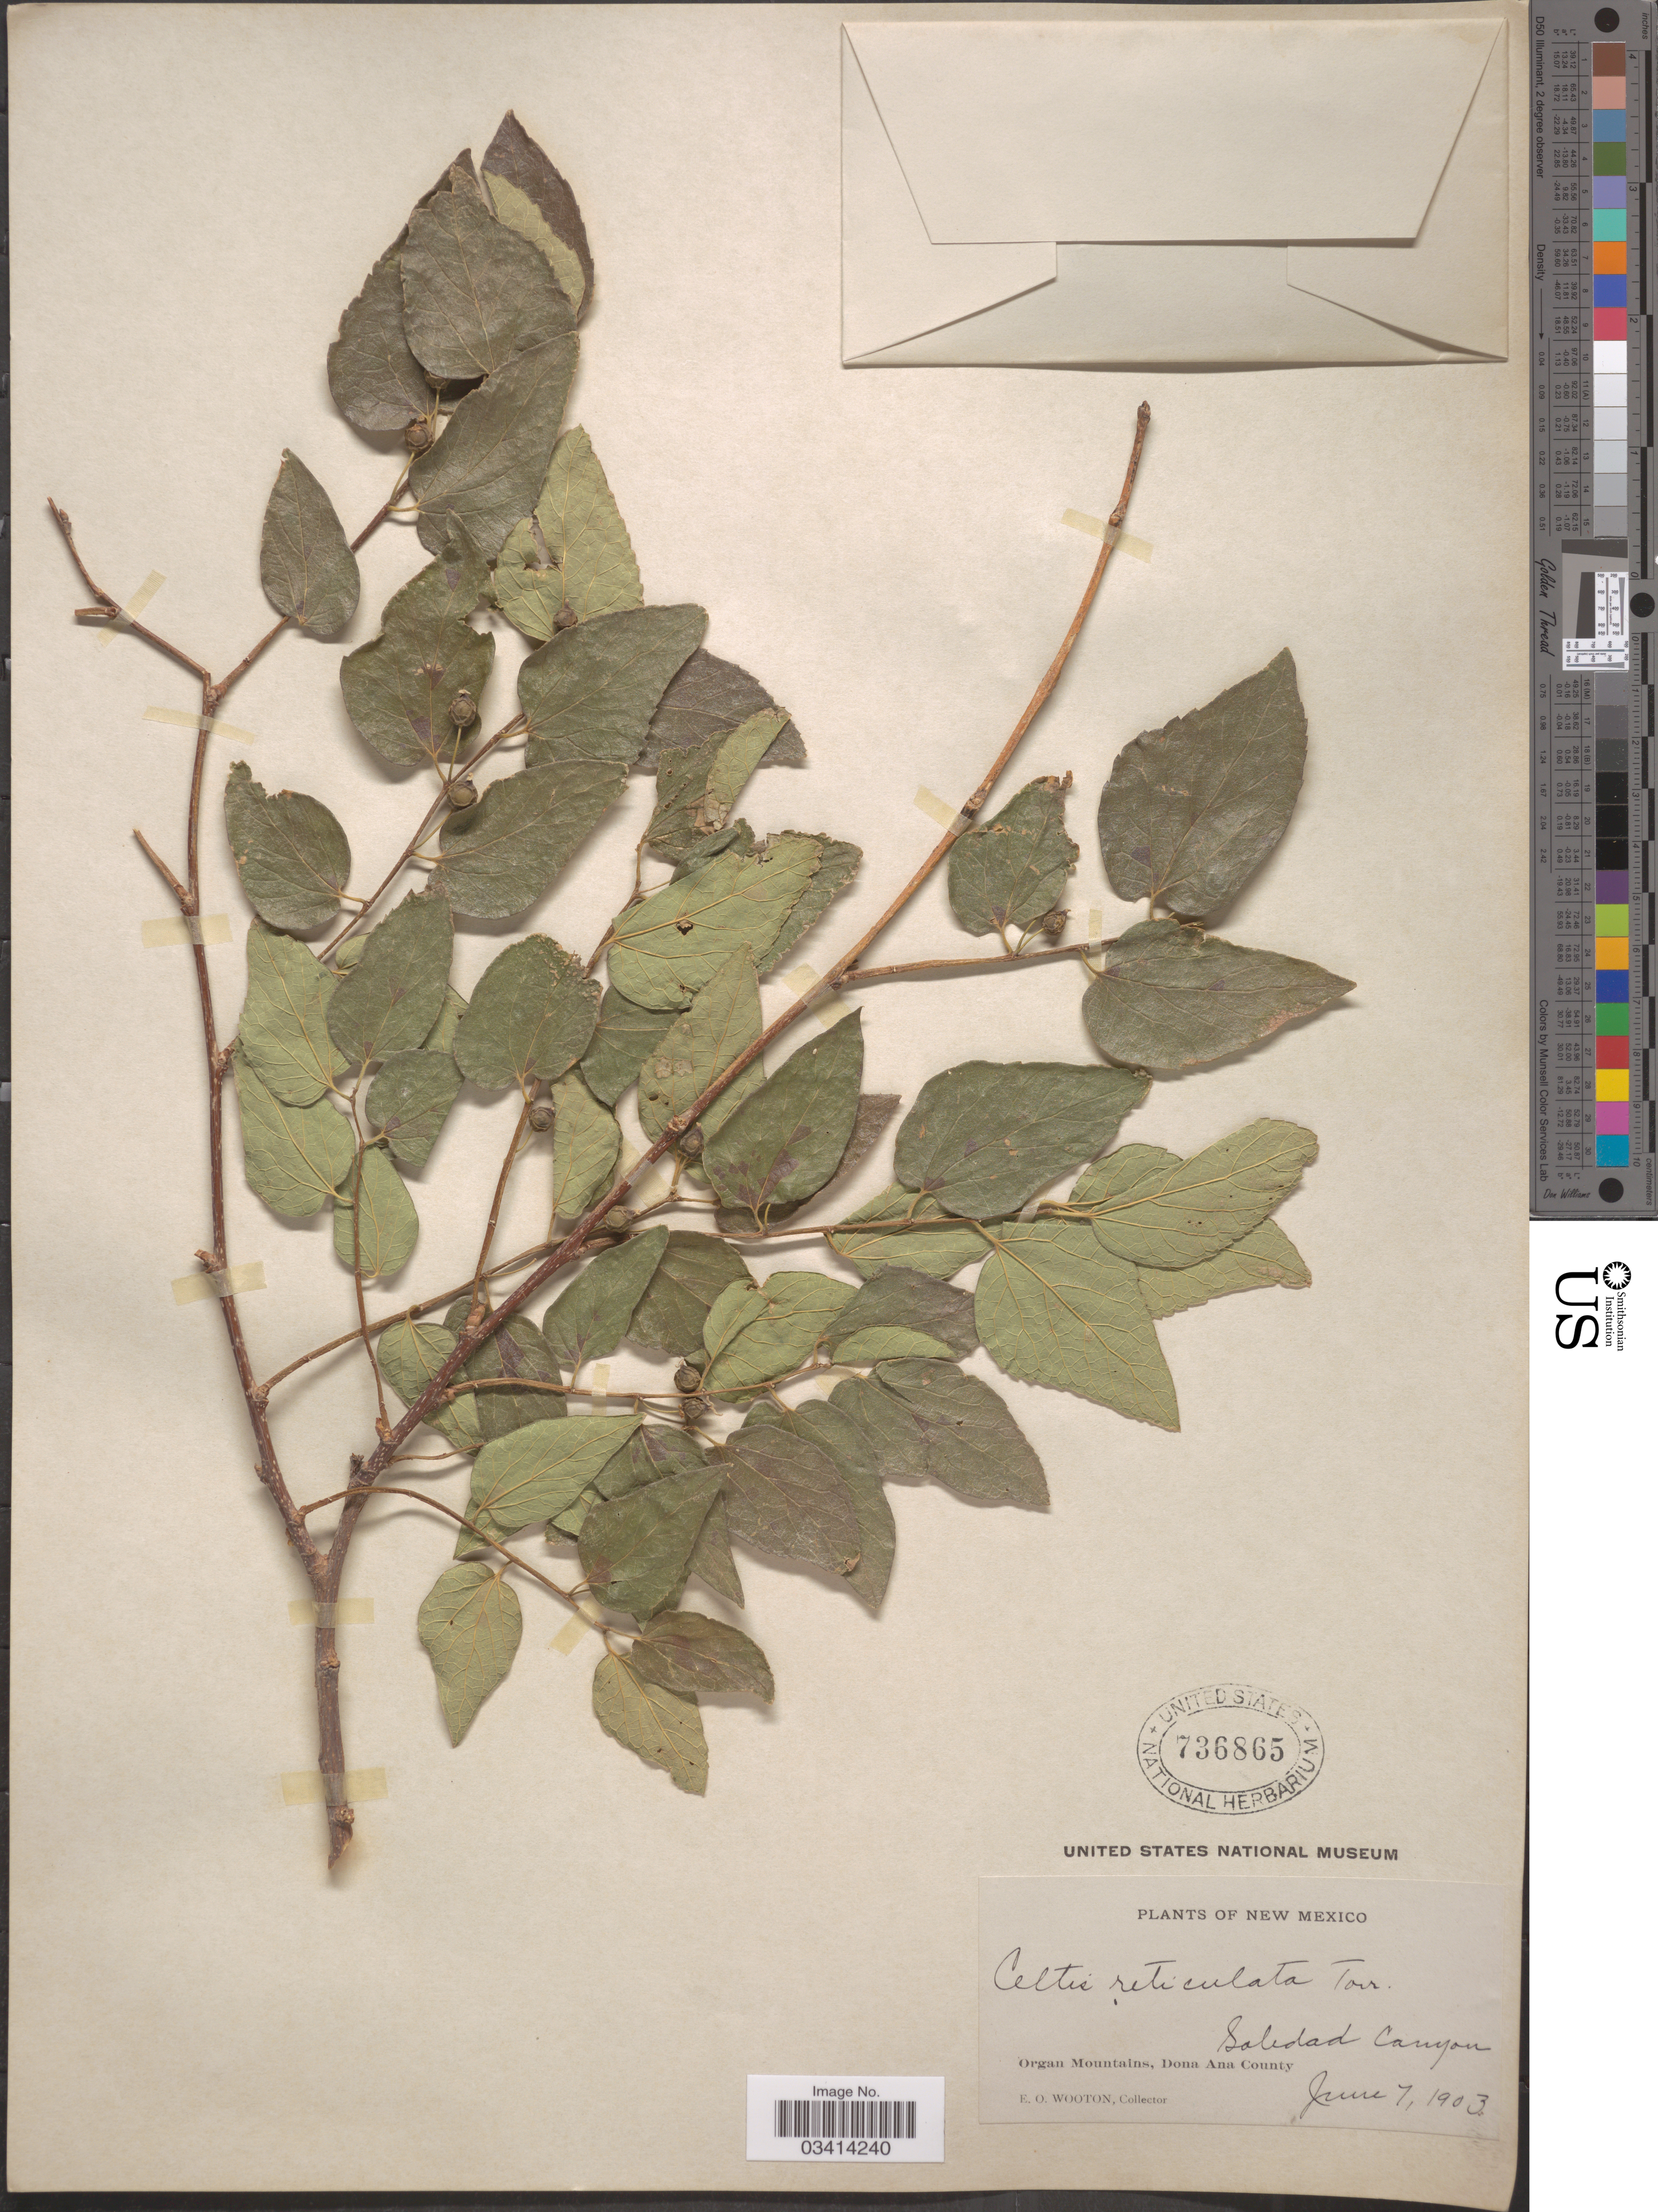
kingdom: Plantae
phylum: Tracheophyta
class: Magnoliopsida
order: Rosales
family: Cannabaceae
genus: Celtis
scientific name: Celtis reticulata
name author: Torr.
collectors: E. O. Wooton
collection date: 1903-06-07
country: United States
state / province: New Mexico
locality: Organ Mountains, Dona Ana County. Soledad Canyon.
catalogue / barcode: US 736865